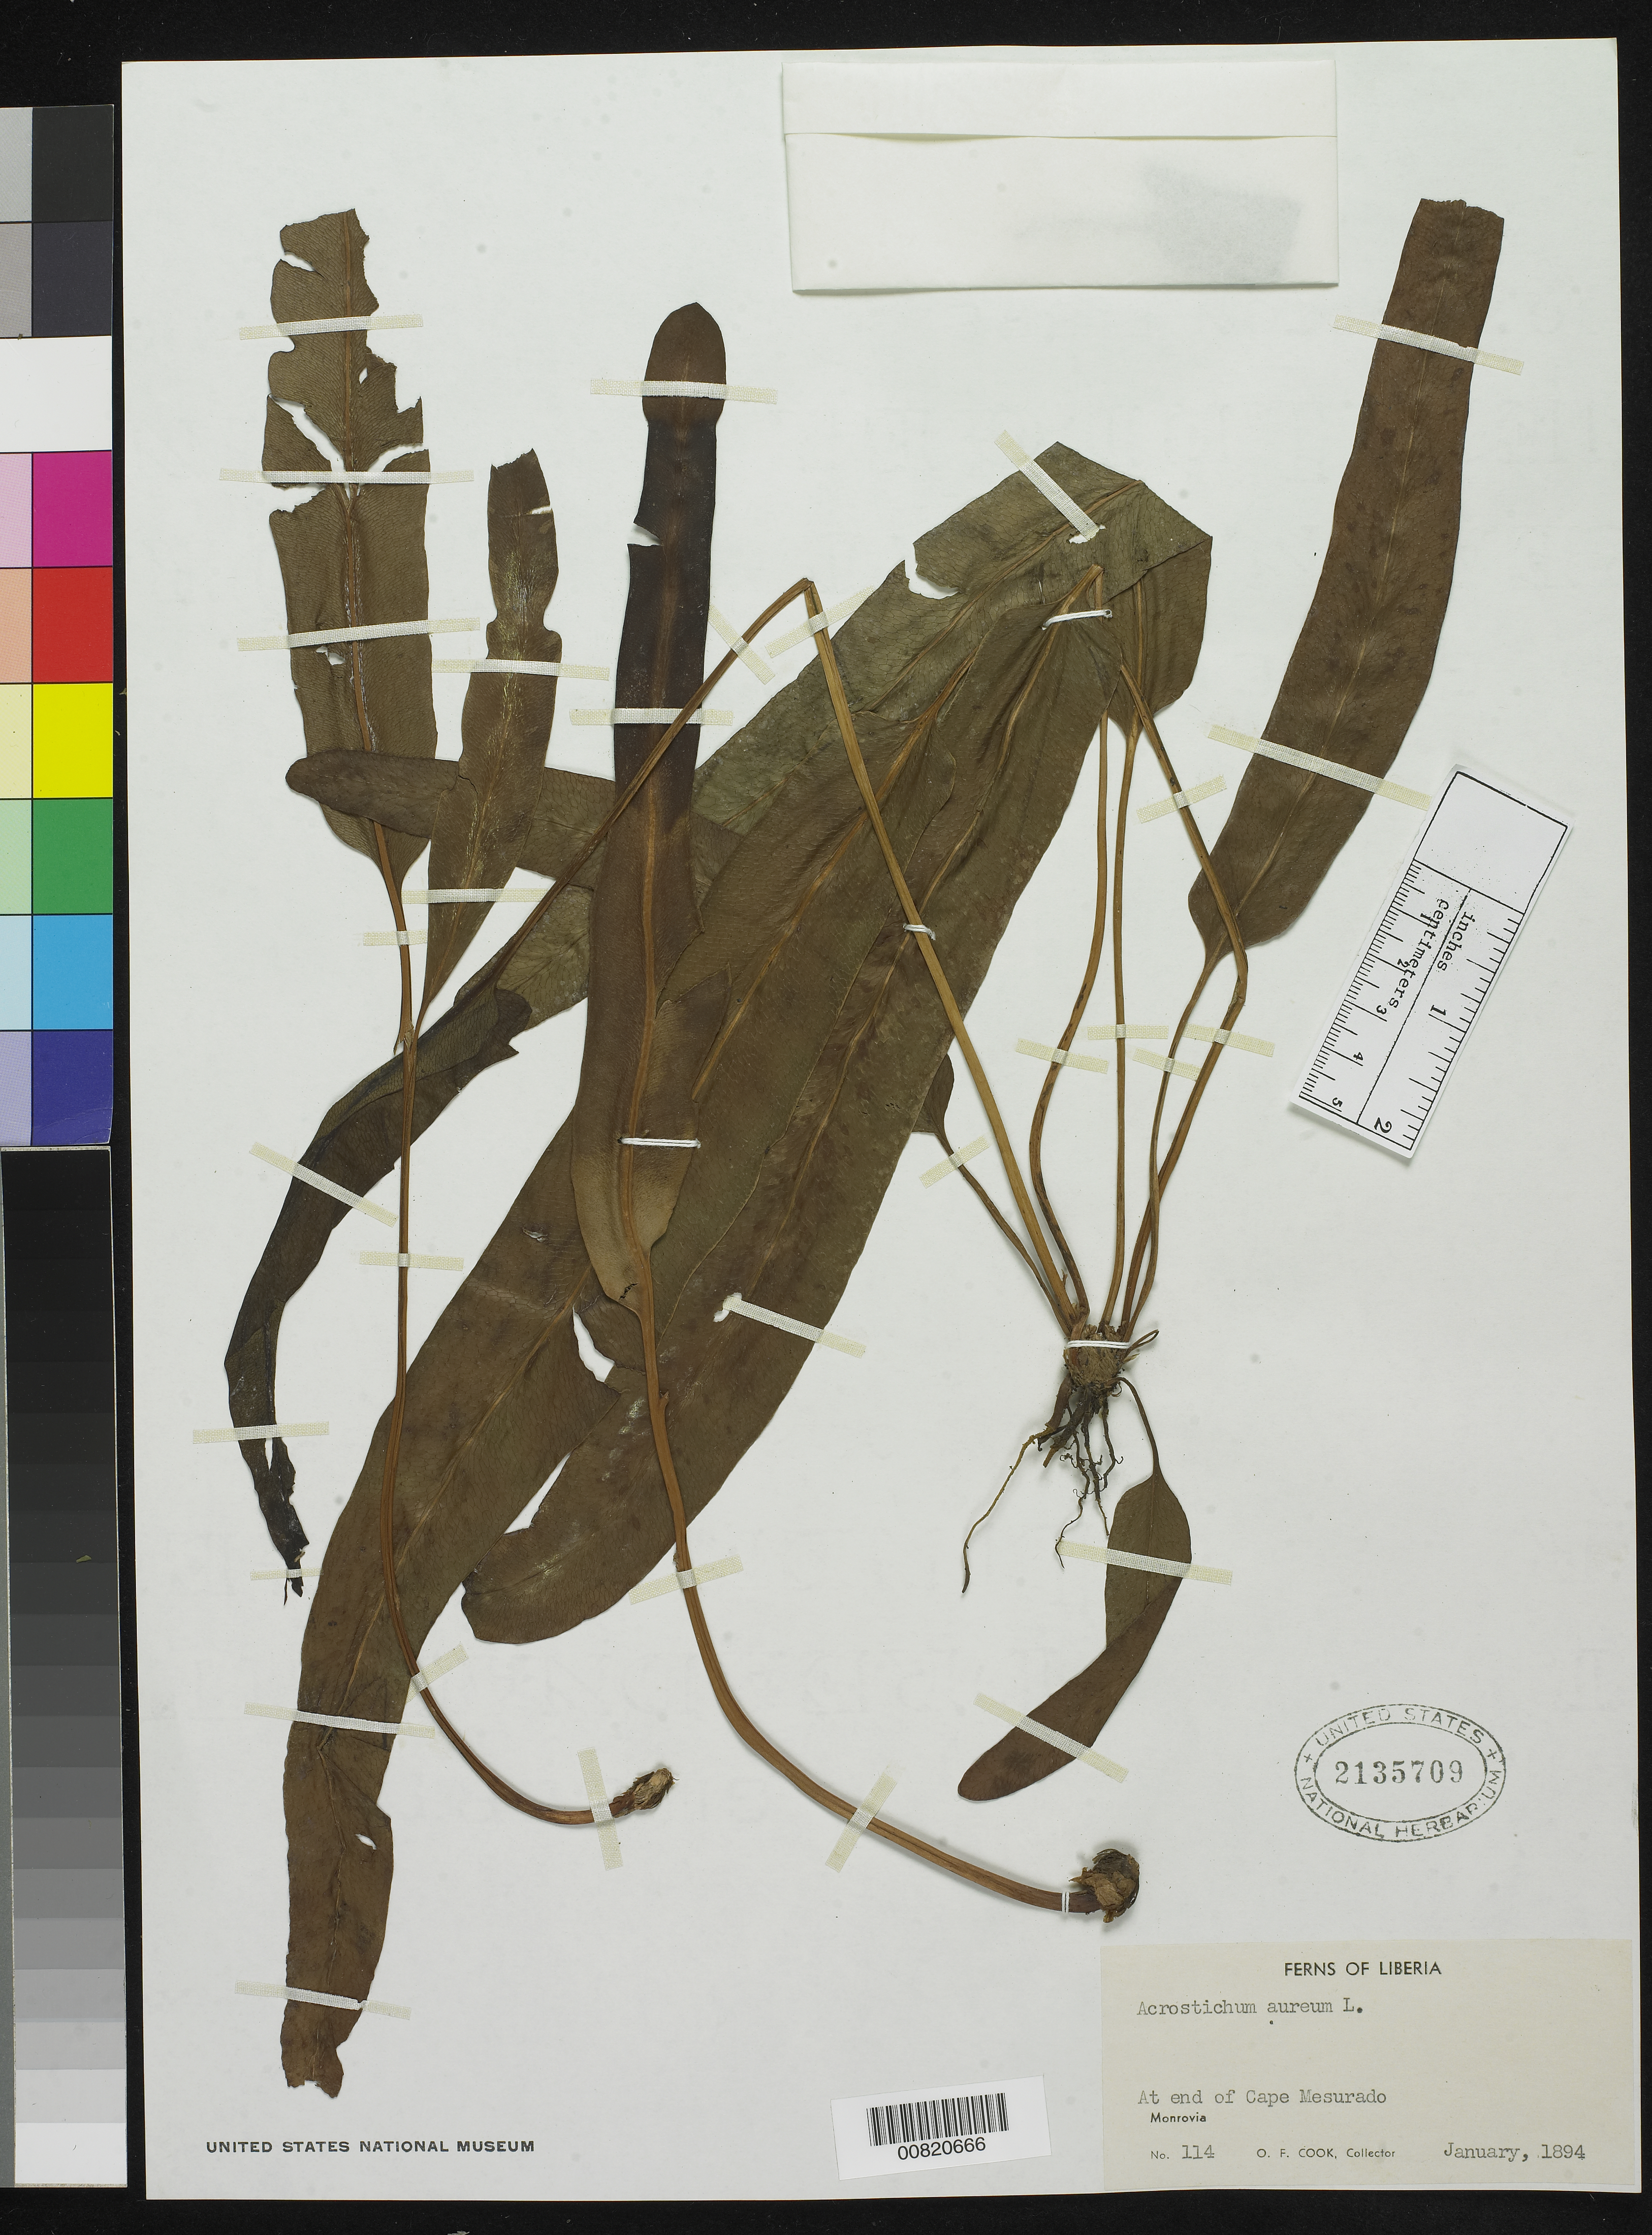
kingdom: Plantae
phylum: Tracheophyta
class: Polypodiopsida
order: Polypodiales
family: Pteridaceae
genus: Acrostichum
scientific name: Acrostichum aureum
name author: L.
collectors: O. F. Cook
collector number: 114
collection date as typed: Jan 1894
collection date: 1894-01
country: Liberia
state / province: Montserrado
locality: Monrovia, at end of Cape Mesurado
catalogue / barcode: US 2135709